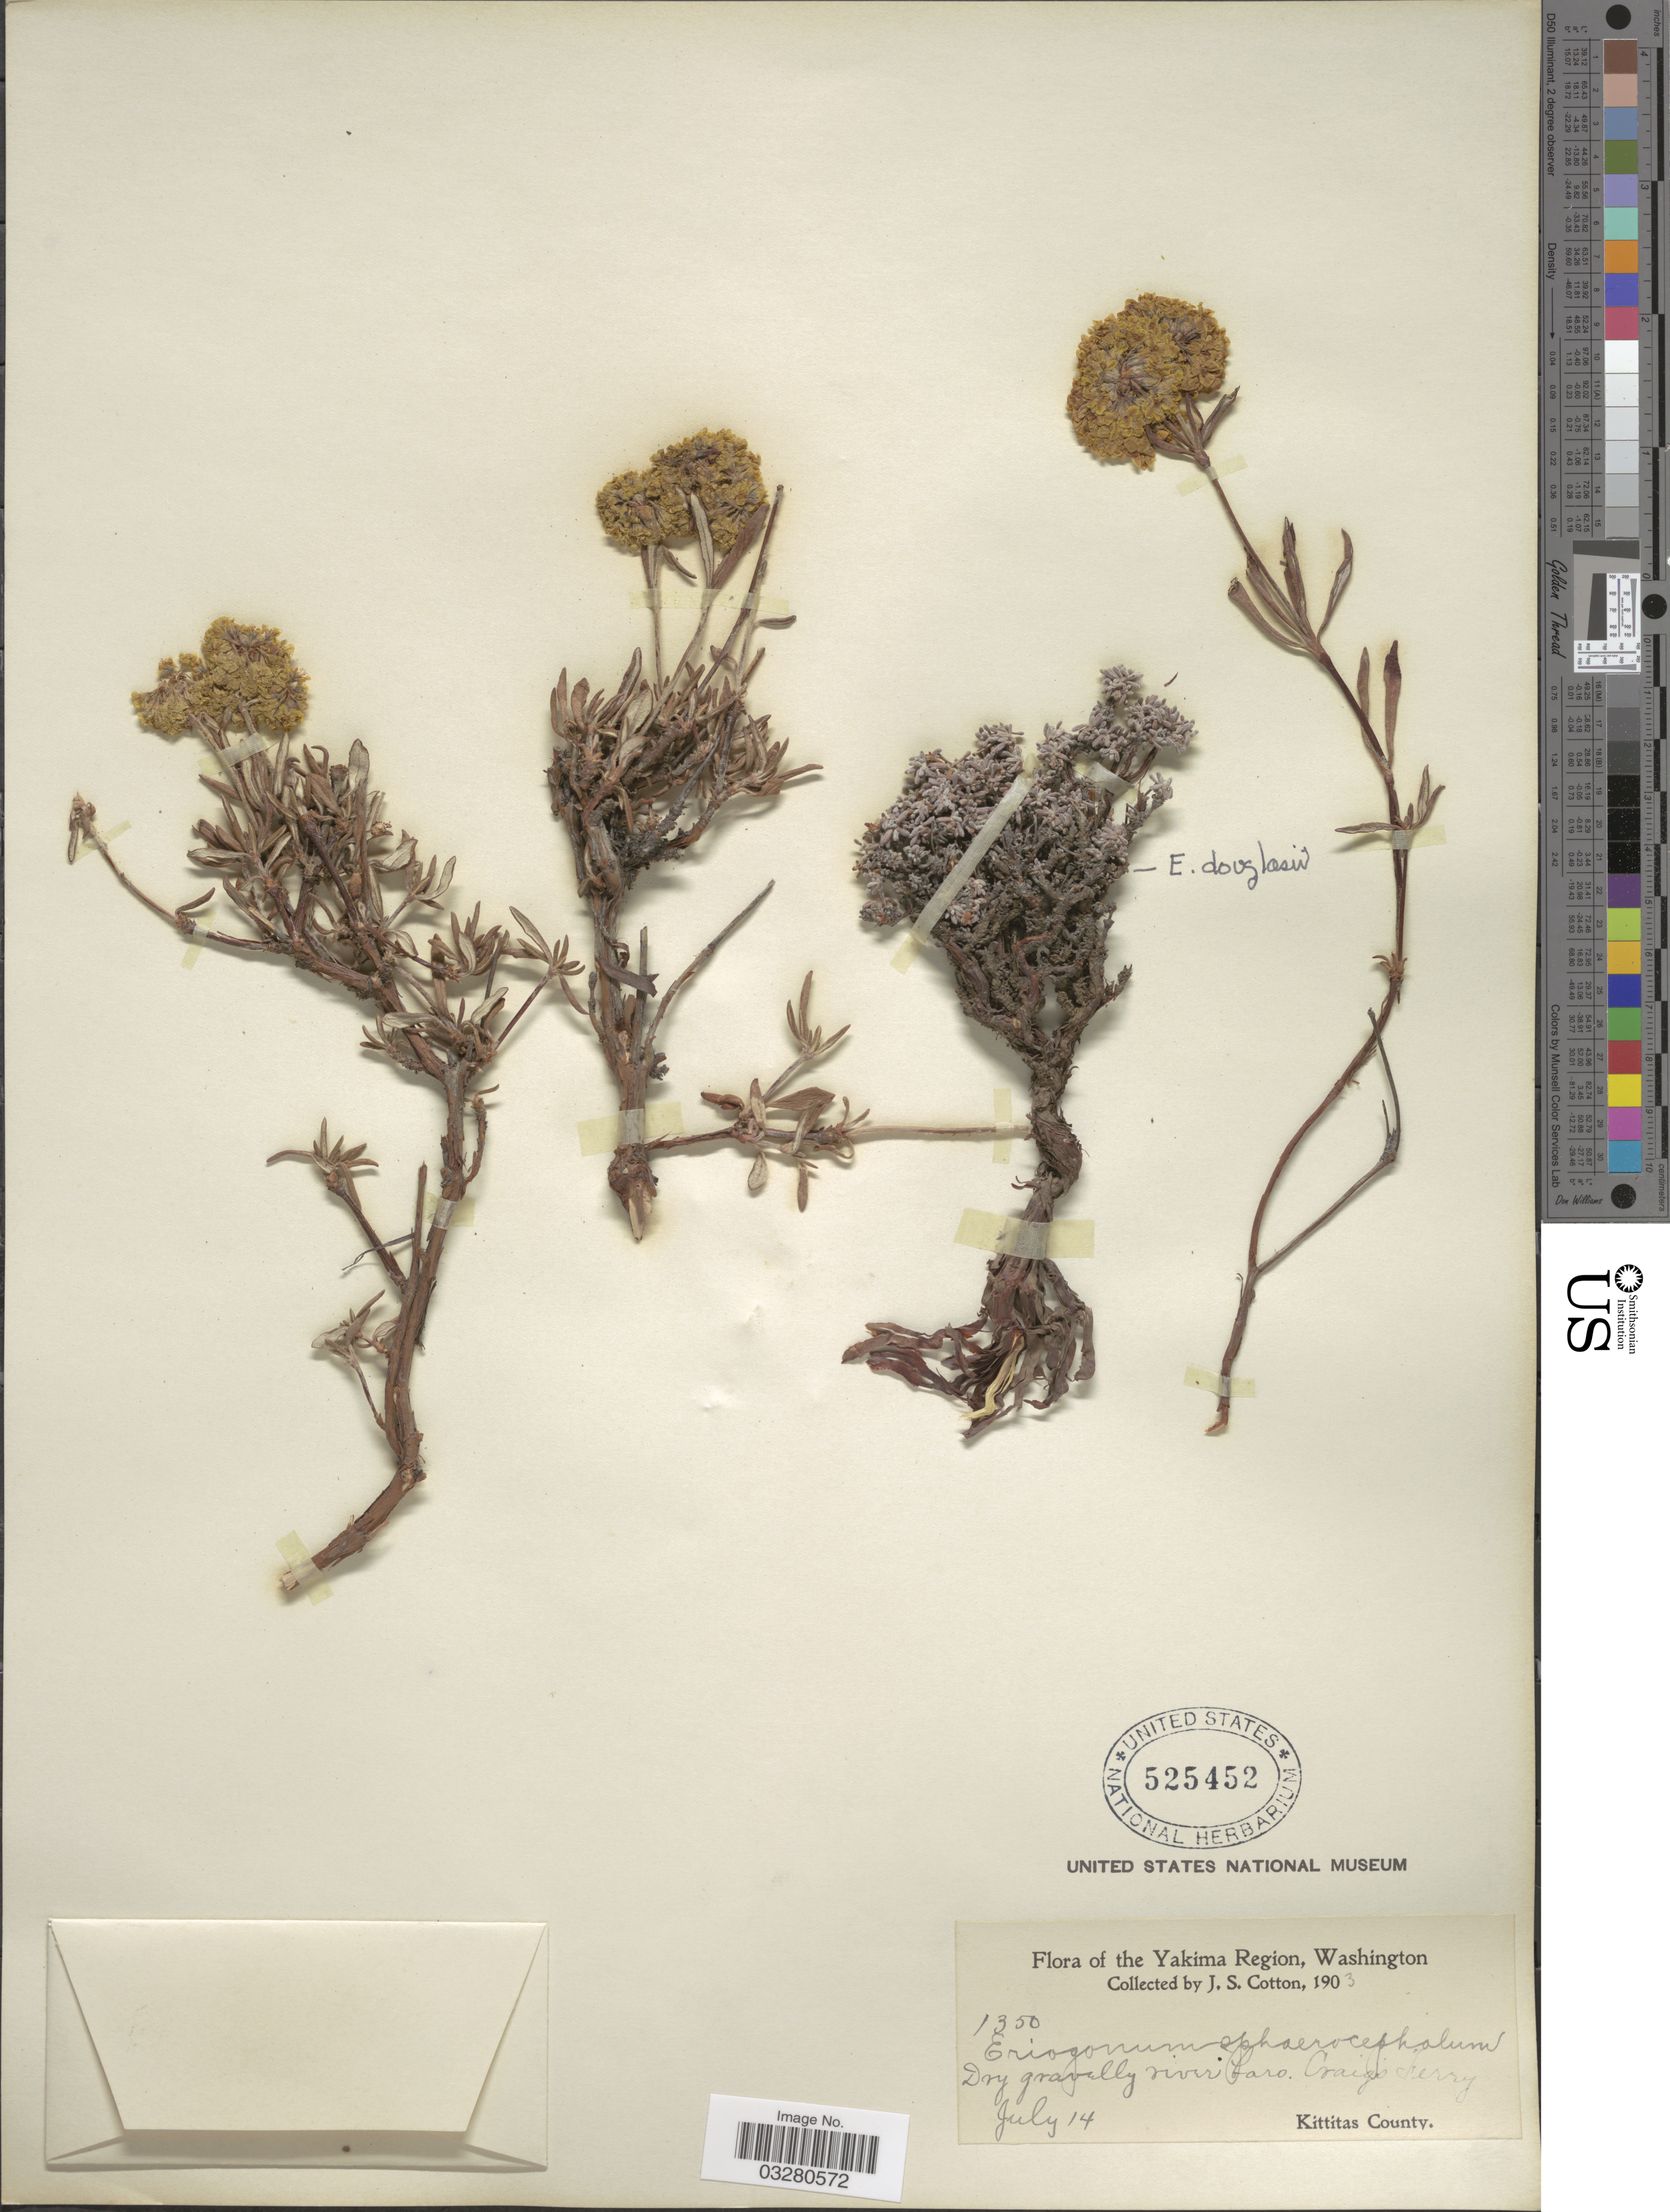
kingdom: Plantae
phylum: Tracheophyta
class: Magnoliopsida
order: Caryophyllales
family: Polygonaceae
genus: Eriogonum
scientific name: Eriogonum sphaerocephalum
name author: Benth. & Douglas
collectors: J. S. Cotton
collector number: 1350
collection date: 1903-07-14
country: United States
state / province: Washington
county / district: Kittitas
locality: The Yakima Region. Craig's Ferry. Kittitas County.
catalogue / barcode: US 525452